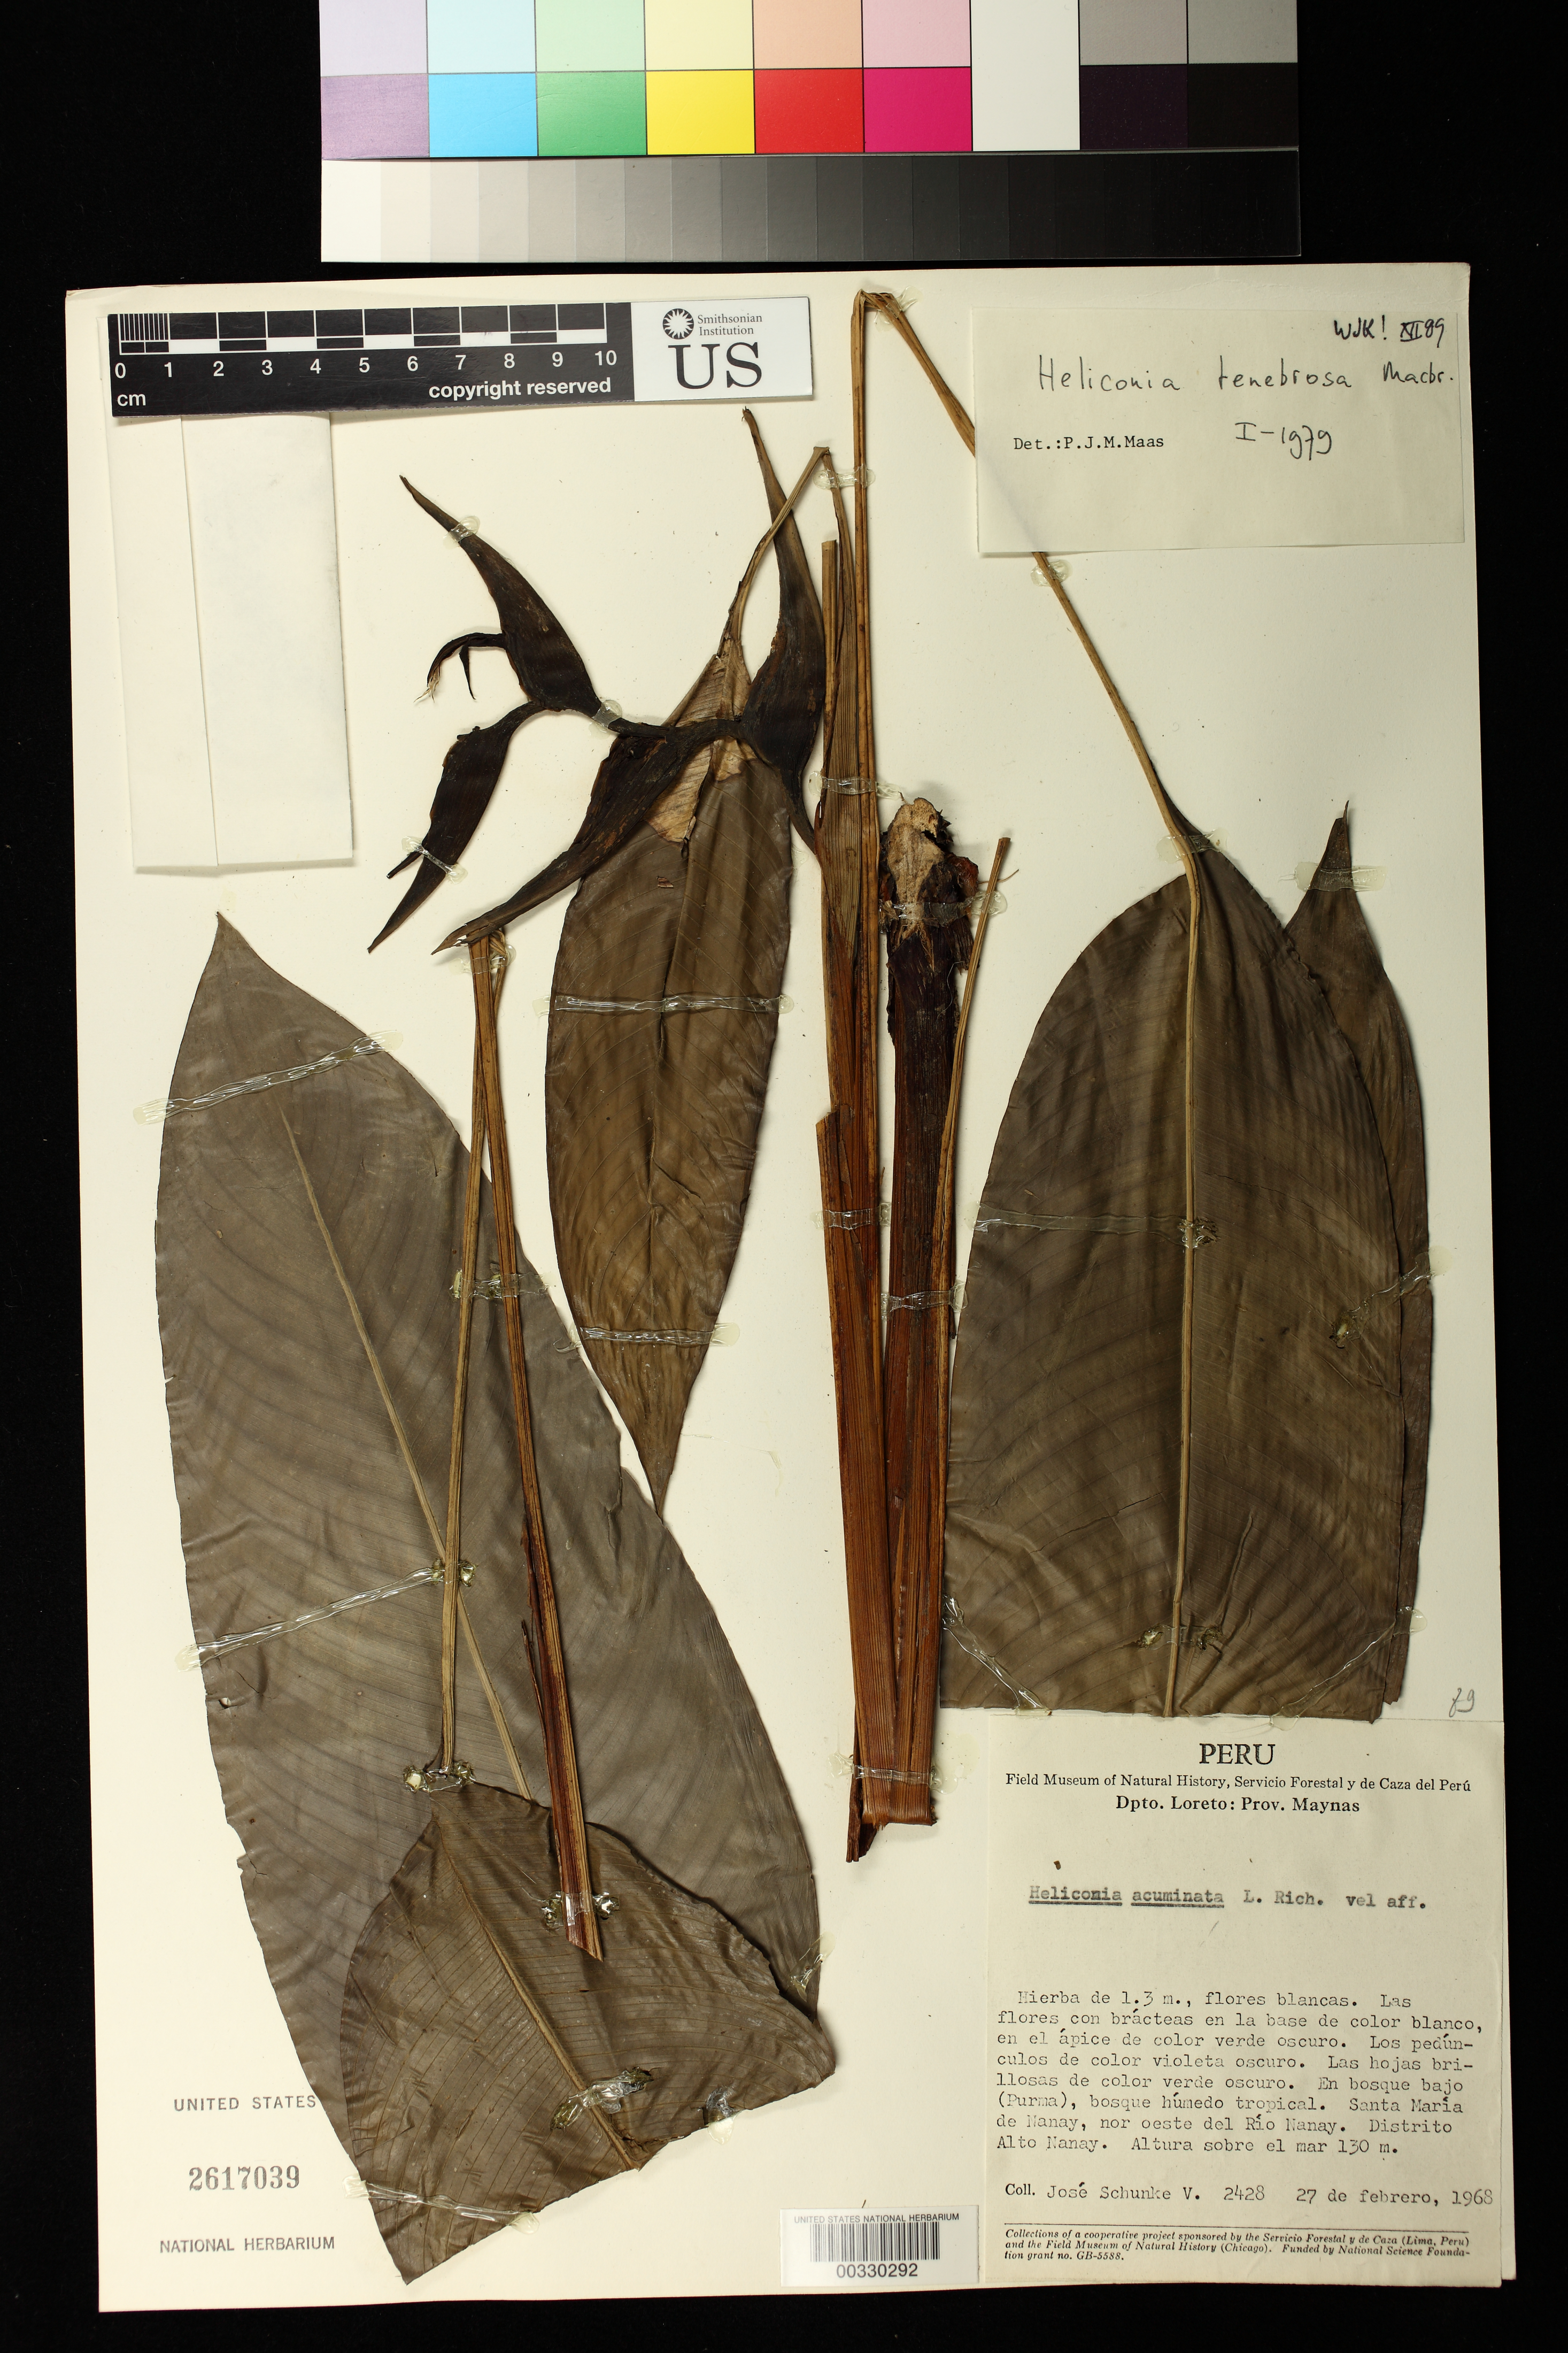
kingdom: Plantae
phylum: Tracheophyta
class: Liliopsida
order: Zingiberales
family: Heliconiaceae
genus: Heliconia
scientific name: Heliconia tenebrosa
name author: J.F. Macbr.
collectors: J. Schunke Vigo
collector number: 2428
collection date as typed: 27 Feb 1968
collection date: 1968-02-27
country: Peru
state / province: Loreto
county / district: Maynas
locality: Santa maria de nanay, nw of rio nanay, dist alto nanay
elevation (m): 130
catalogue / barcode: US 2617039